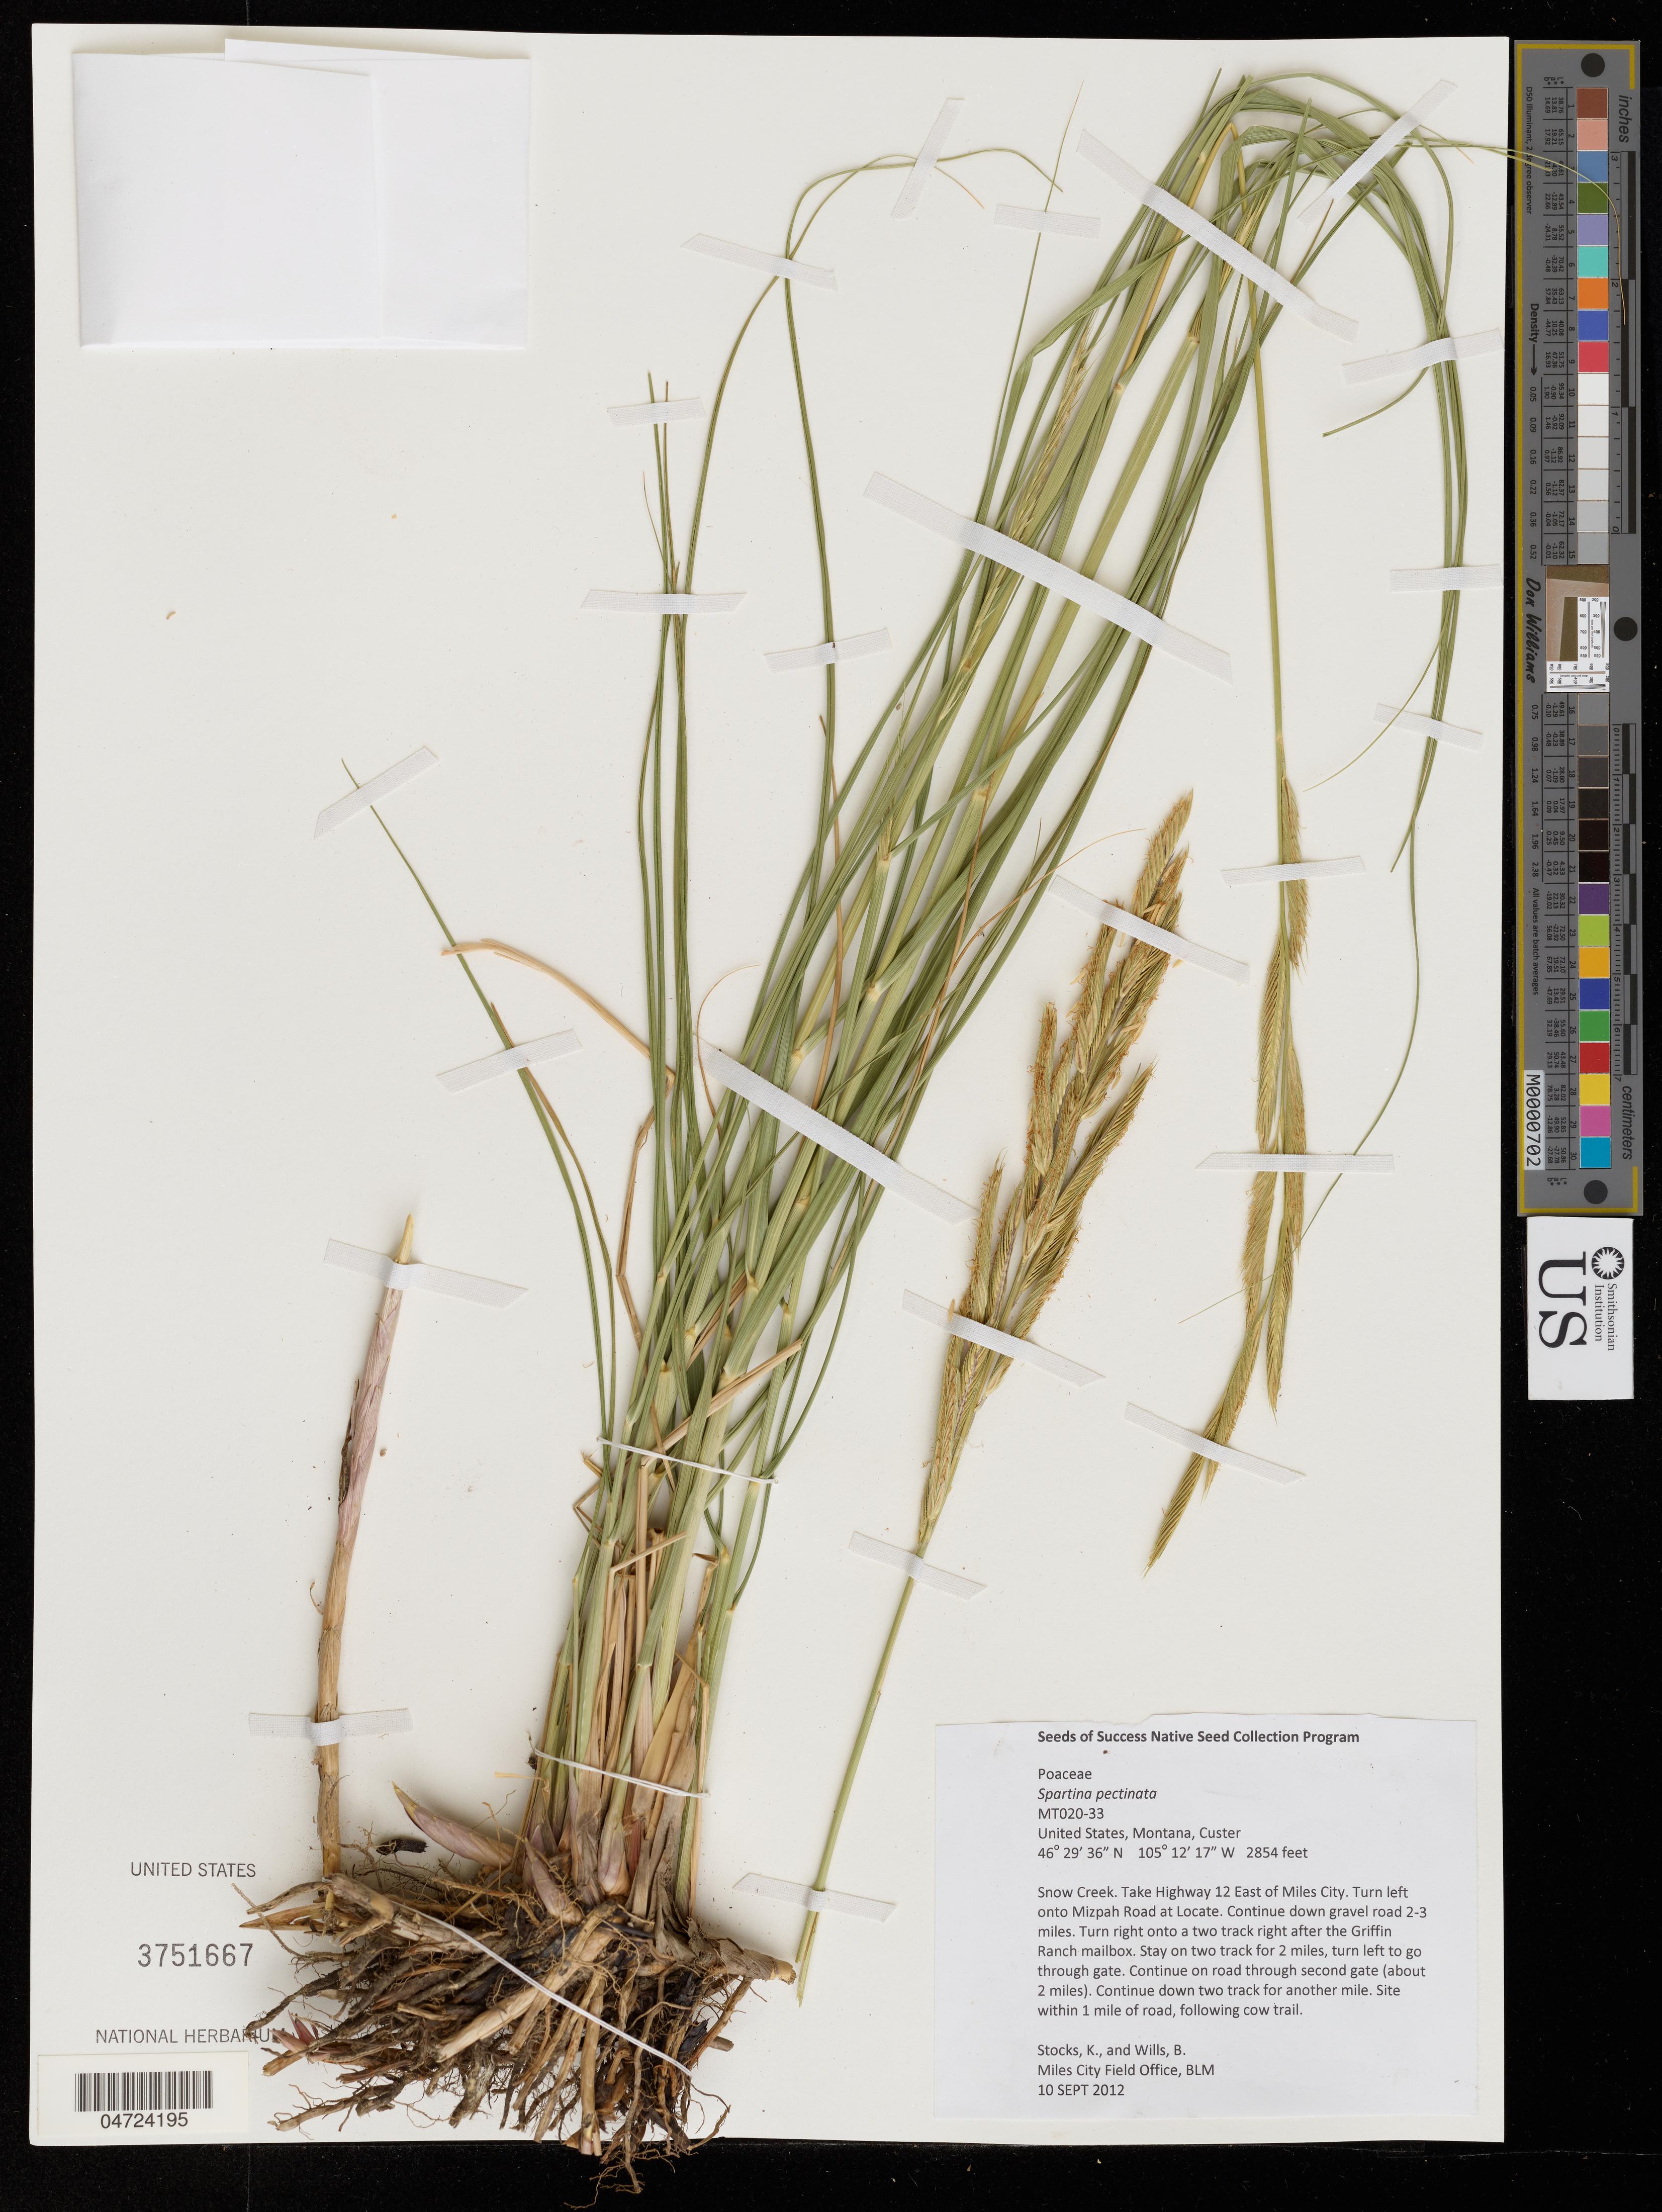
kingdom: Plantae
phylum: Tracheophyta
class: Liliopsida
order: Poales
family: Poaceae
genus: Spartina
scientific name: Spartina pectinata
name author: Link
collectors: K. Stocks & B. Wills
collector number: MT020-33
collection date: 2012-09-10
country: United States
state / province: Montana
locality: Snow Creek. Take Highway 12 East of Miles City. Turn left onto Mizpah Road at Locate. Continue down gravel road 2-3 miles. Turn right onto a two track right after the Griffin Ranch mailbox. Stay on two track for 2 miles, turn left to go through gate. Continue on road through second gate (about 2 miles). Continue down two track for another mile. Site within 1 mile of road, following cow trail.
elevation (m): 870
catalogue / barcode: US 3751667